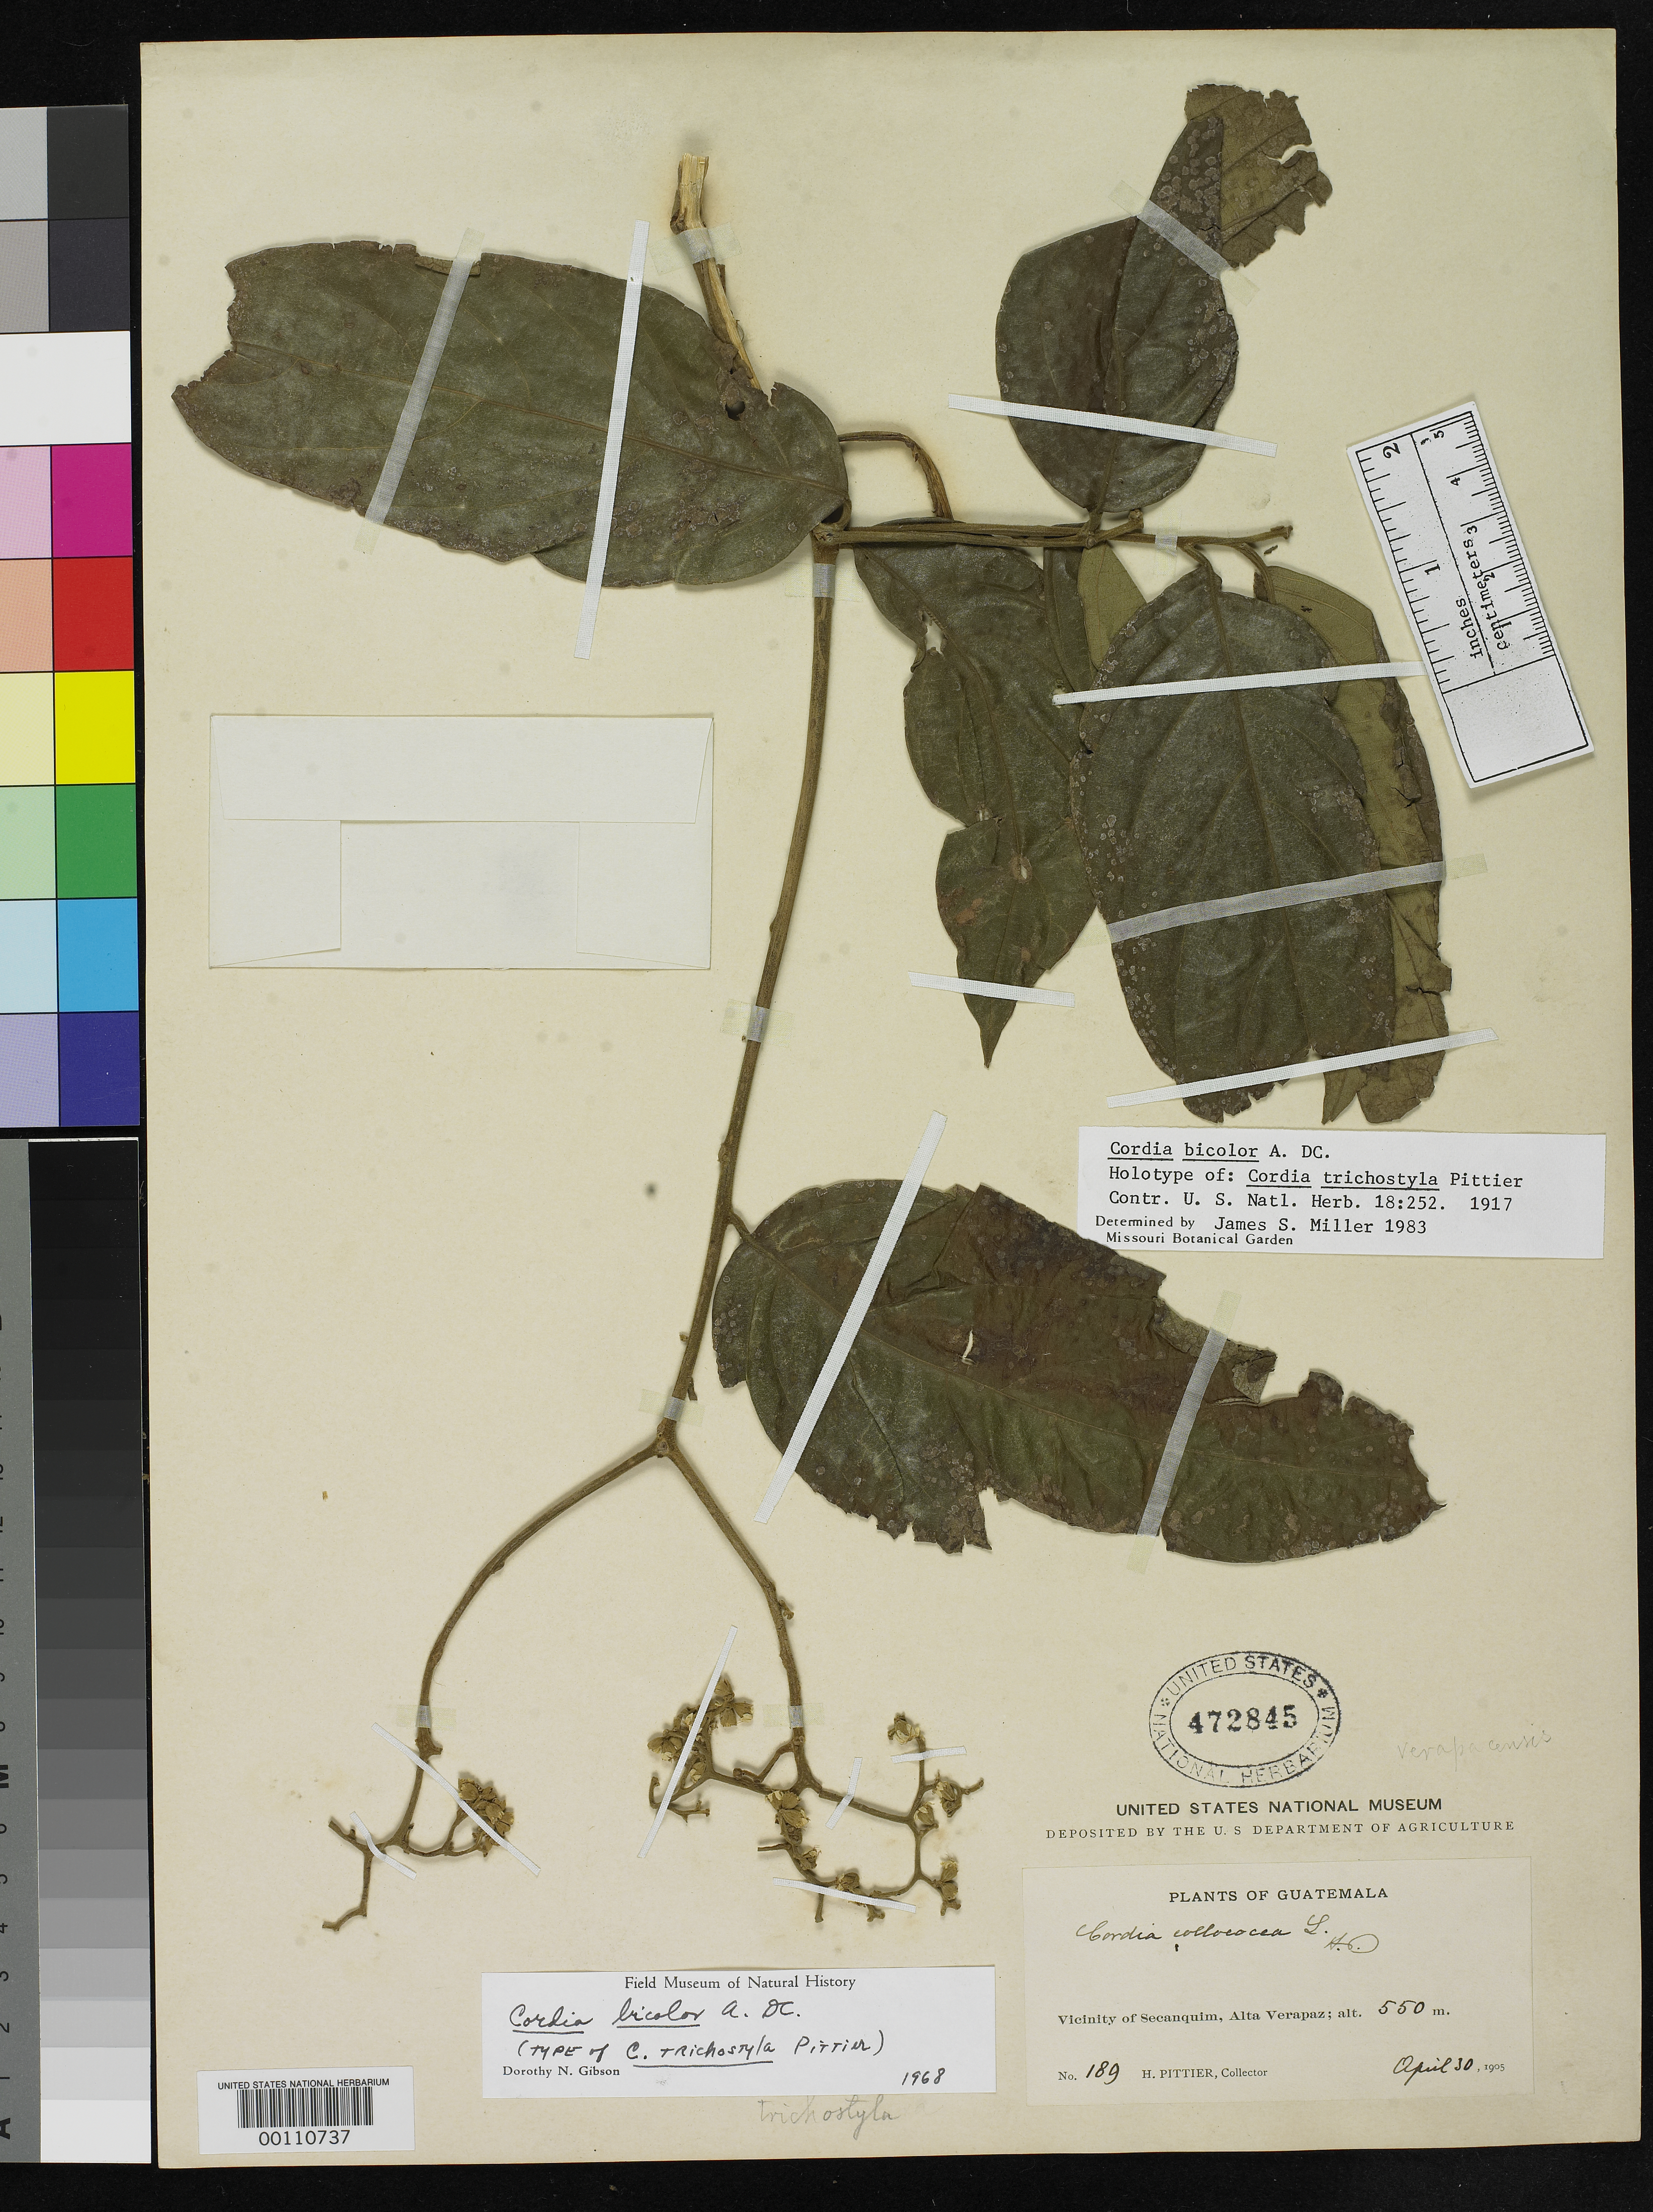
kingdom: Plantae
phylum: Tracheophyta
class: Magnoliopsida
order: Boraginales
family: Cordiaceae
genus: Cordia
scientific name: Cordia trichostyla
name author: Pittier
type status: Holotype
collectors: H. F. Pittier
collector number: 189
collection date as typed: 30 Apr 1905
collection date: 1905-04-30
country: Guatemala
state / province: Alta Verapaz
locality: Near Secanquim.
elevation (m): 550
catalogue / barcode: US 472845